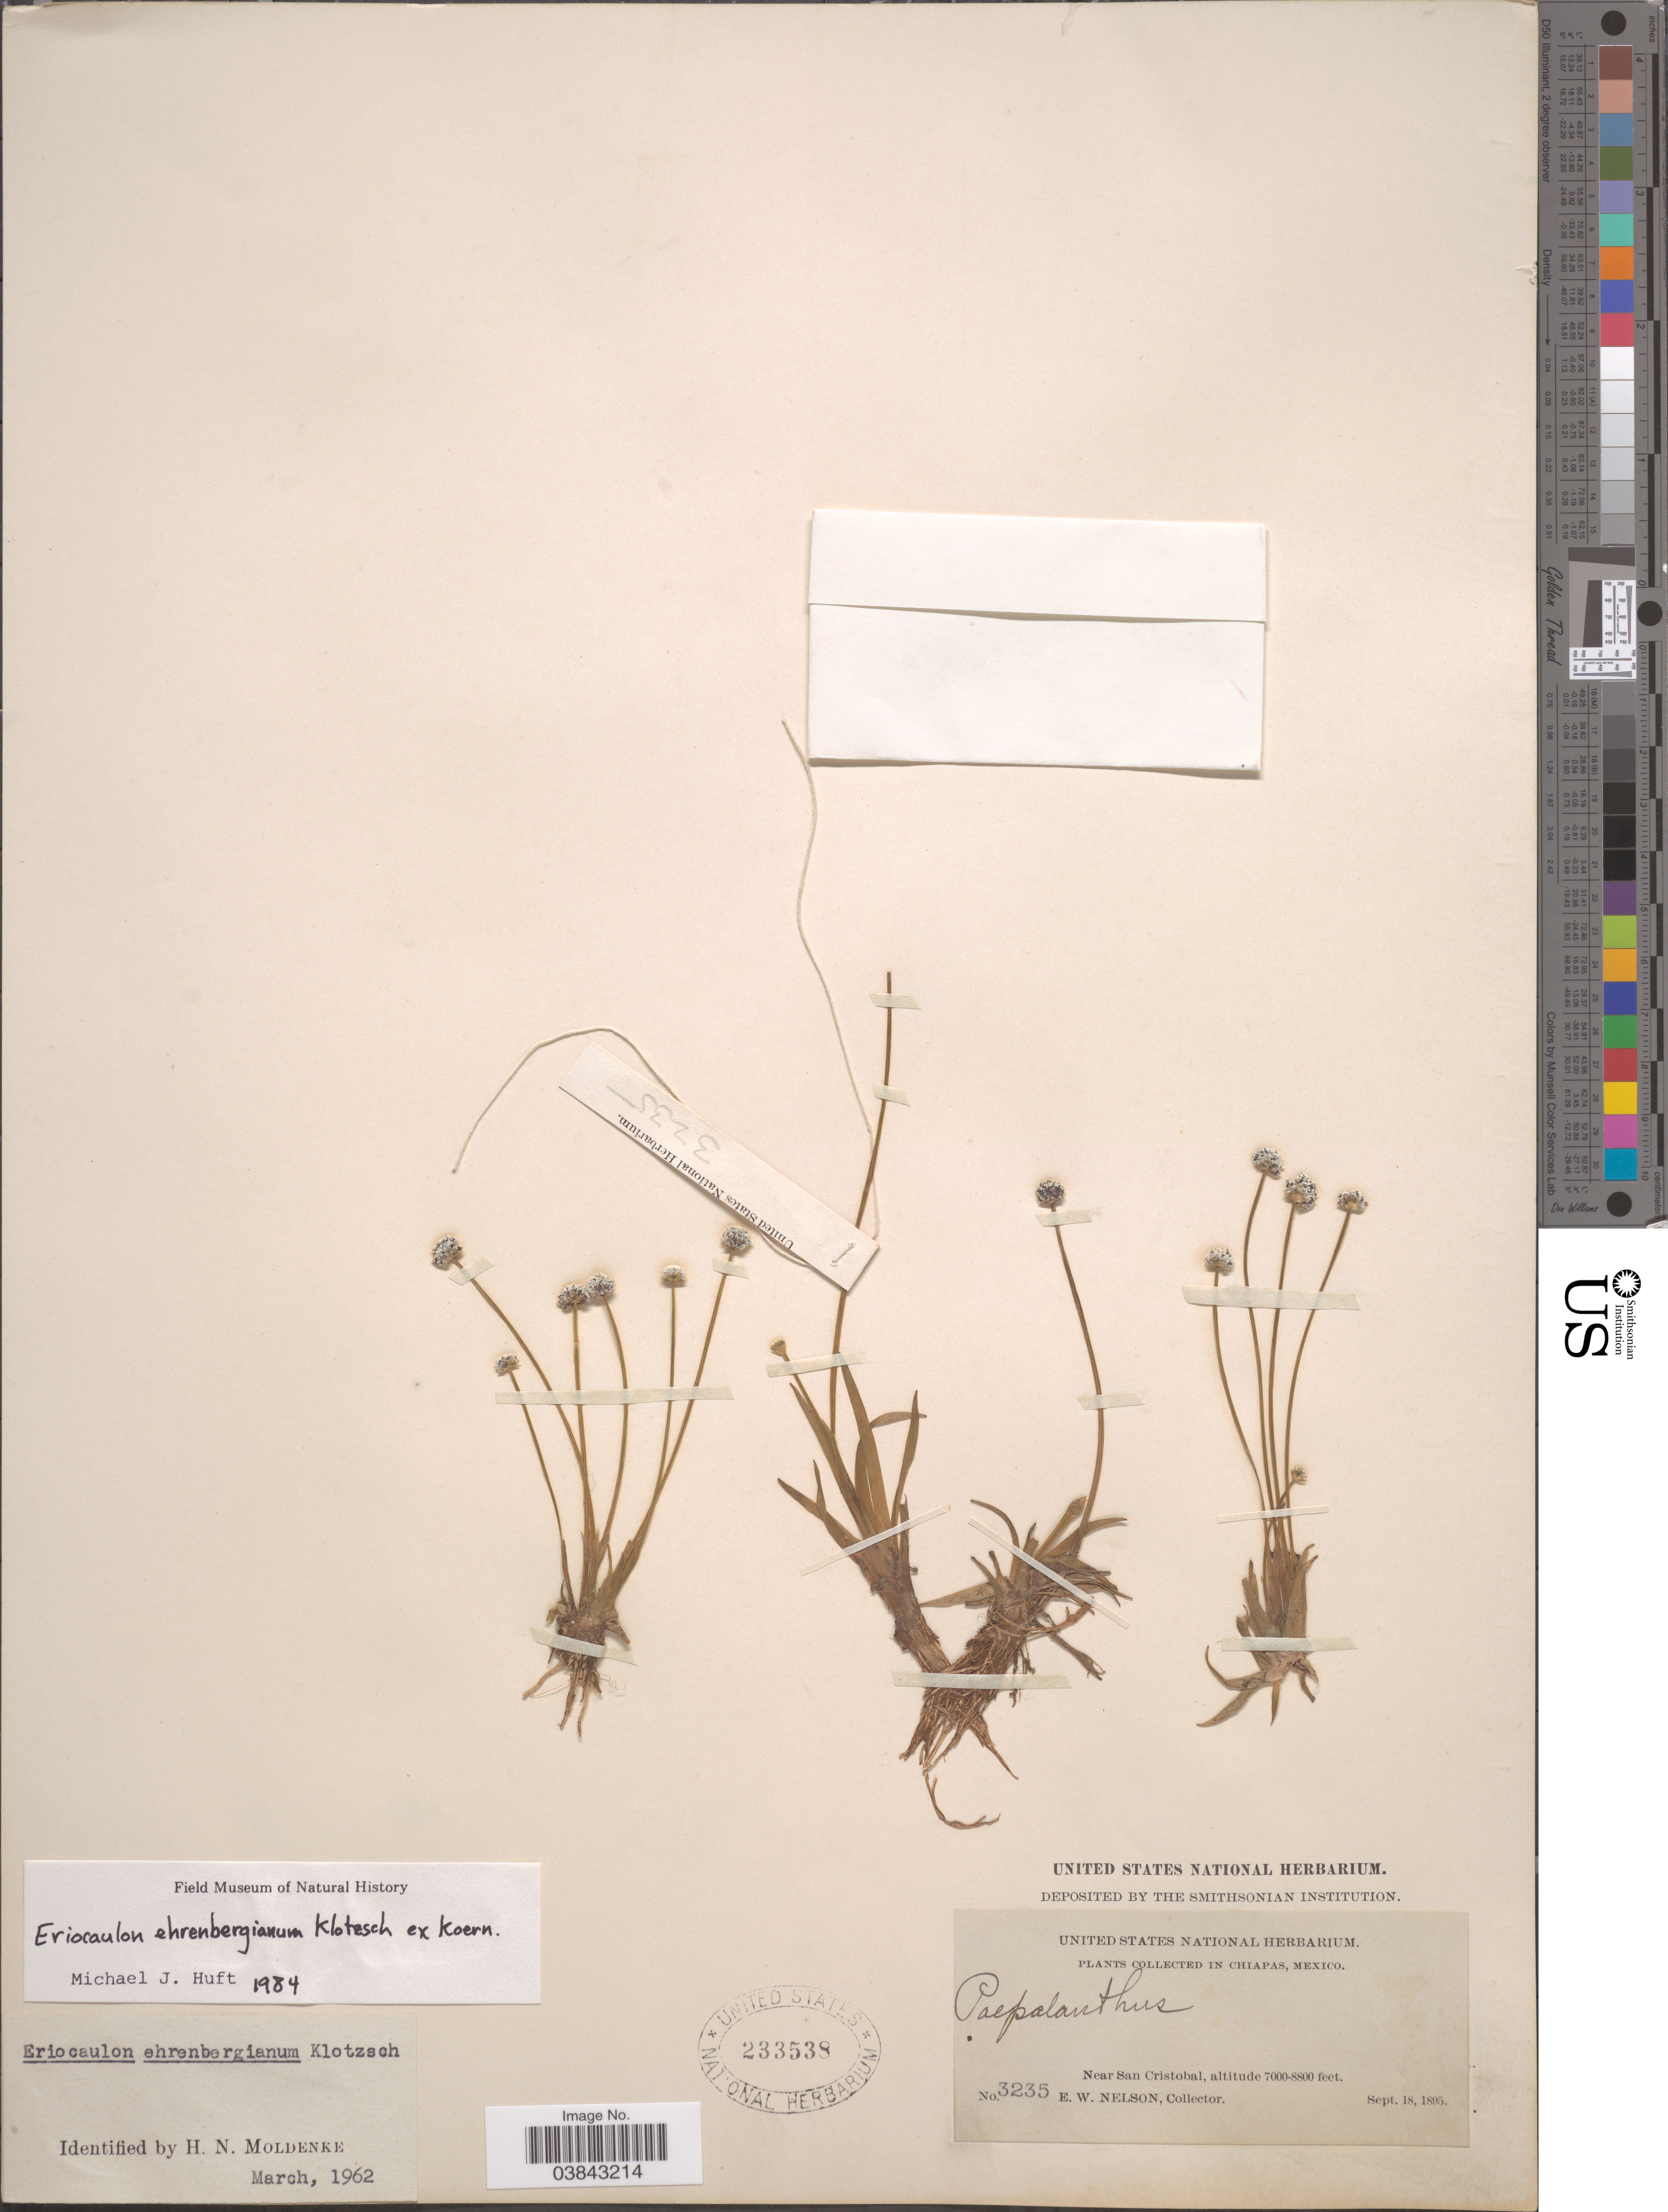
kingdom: Plantae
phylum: Tracheophyta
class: Liliopsida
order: Poales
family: Eriocaulaceae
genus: Eriocaulon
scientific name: Eriocaulon ehrenbergianum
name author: Klotzsch ex Körn. in Mart.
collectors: E. W. Nelson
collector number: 3235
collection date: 1895-09-18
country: Mexico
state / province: Chiapas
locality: Near San Cristobal.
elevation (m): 2134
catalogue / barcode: US 233538